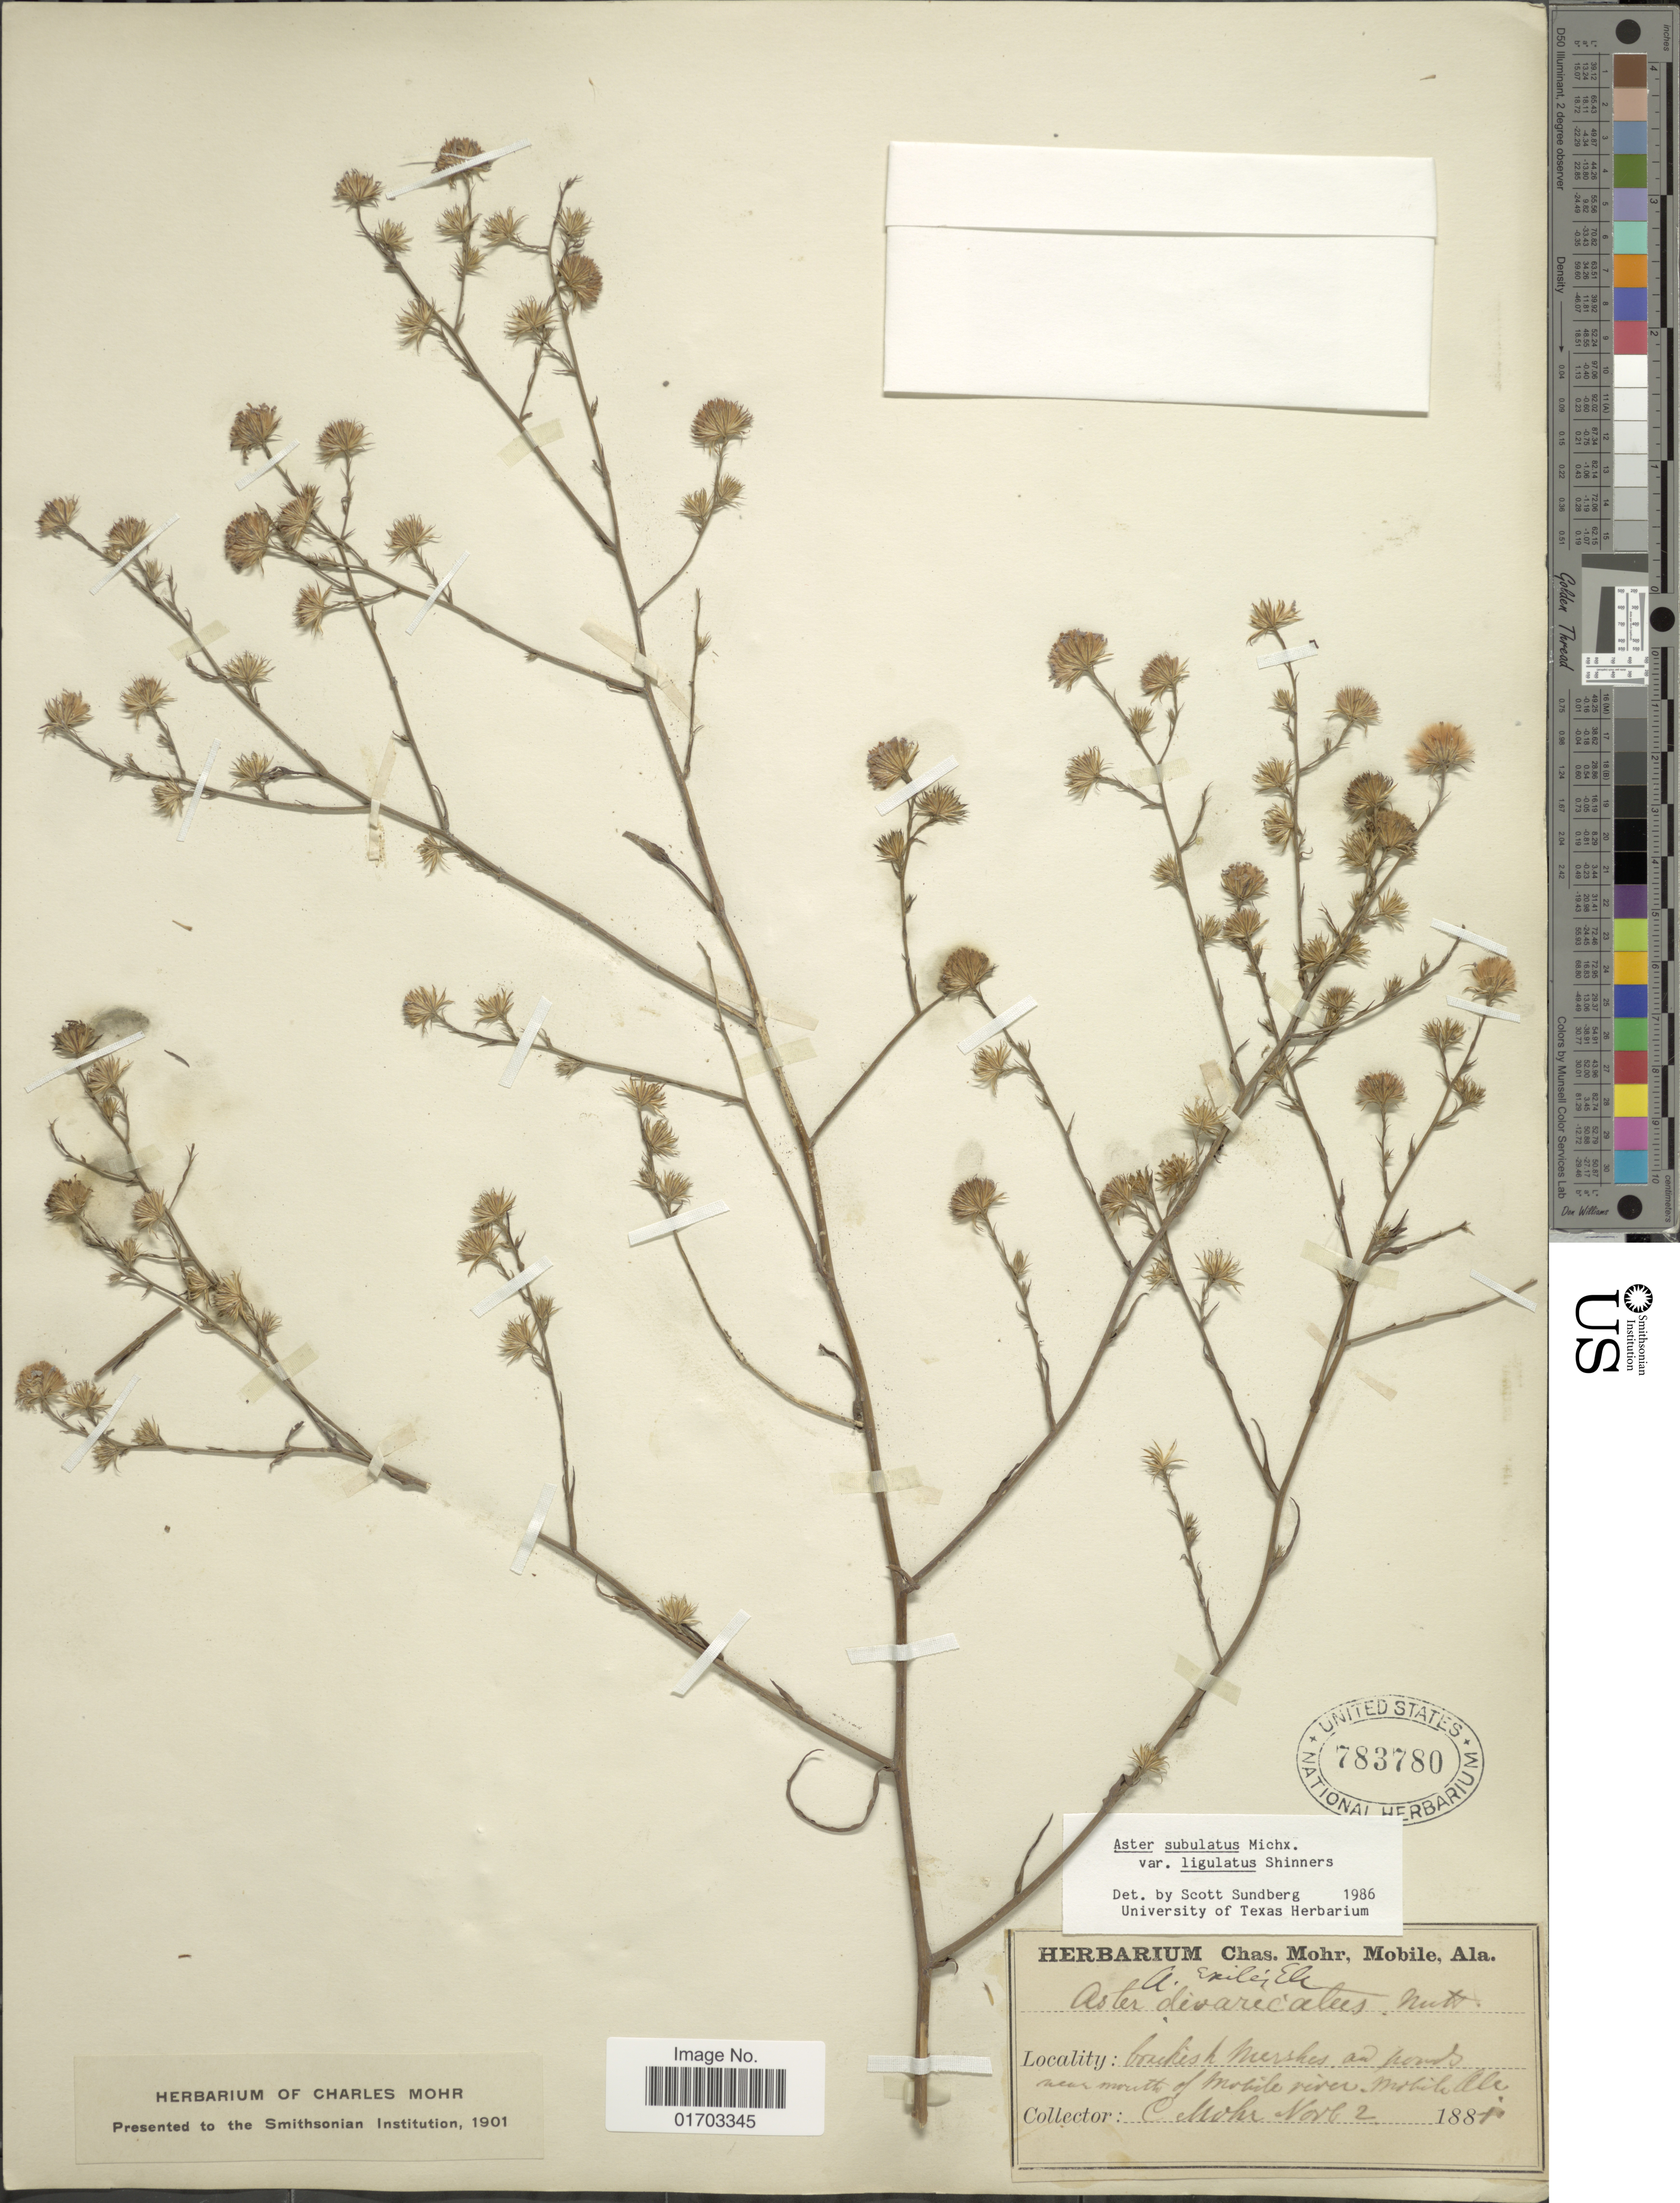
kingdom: Plantae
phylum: Tracheophyta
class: Magnoliopsida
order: Asterales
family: Asteraceae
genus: Symphyotrichum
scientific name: Symphyotrichum subulatum var. ligulatum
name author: (Shinners) S.D. Sundb.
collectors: C. T. Mohr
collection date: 1881-11-02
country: United States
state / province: Alabama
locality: Near mouth of Mobile river, Mobile.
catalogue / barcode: US 783780